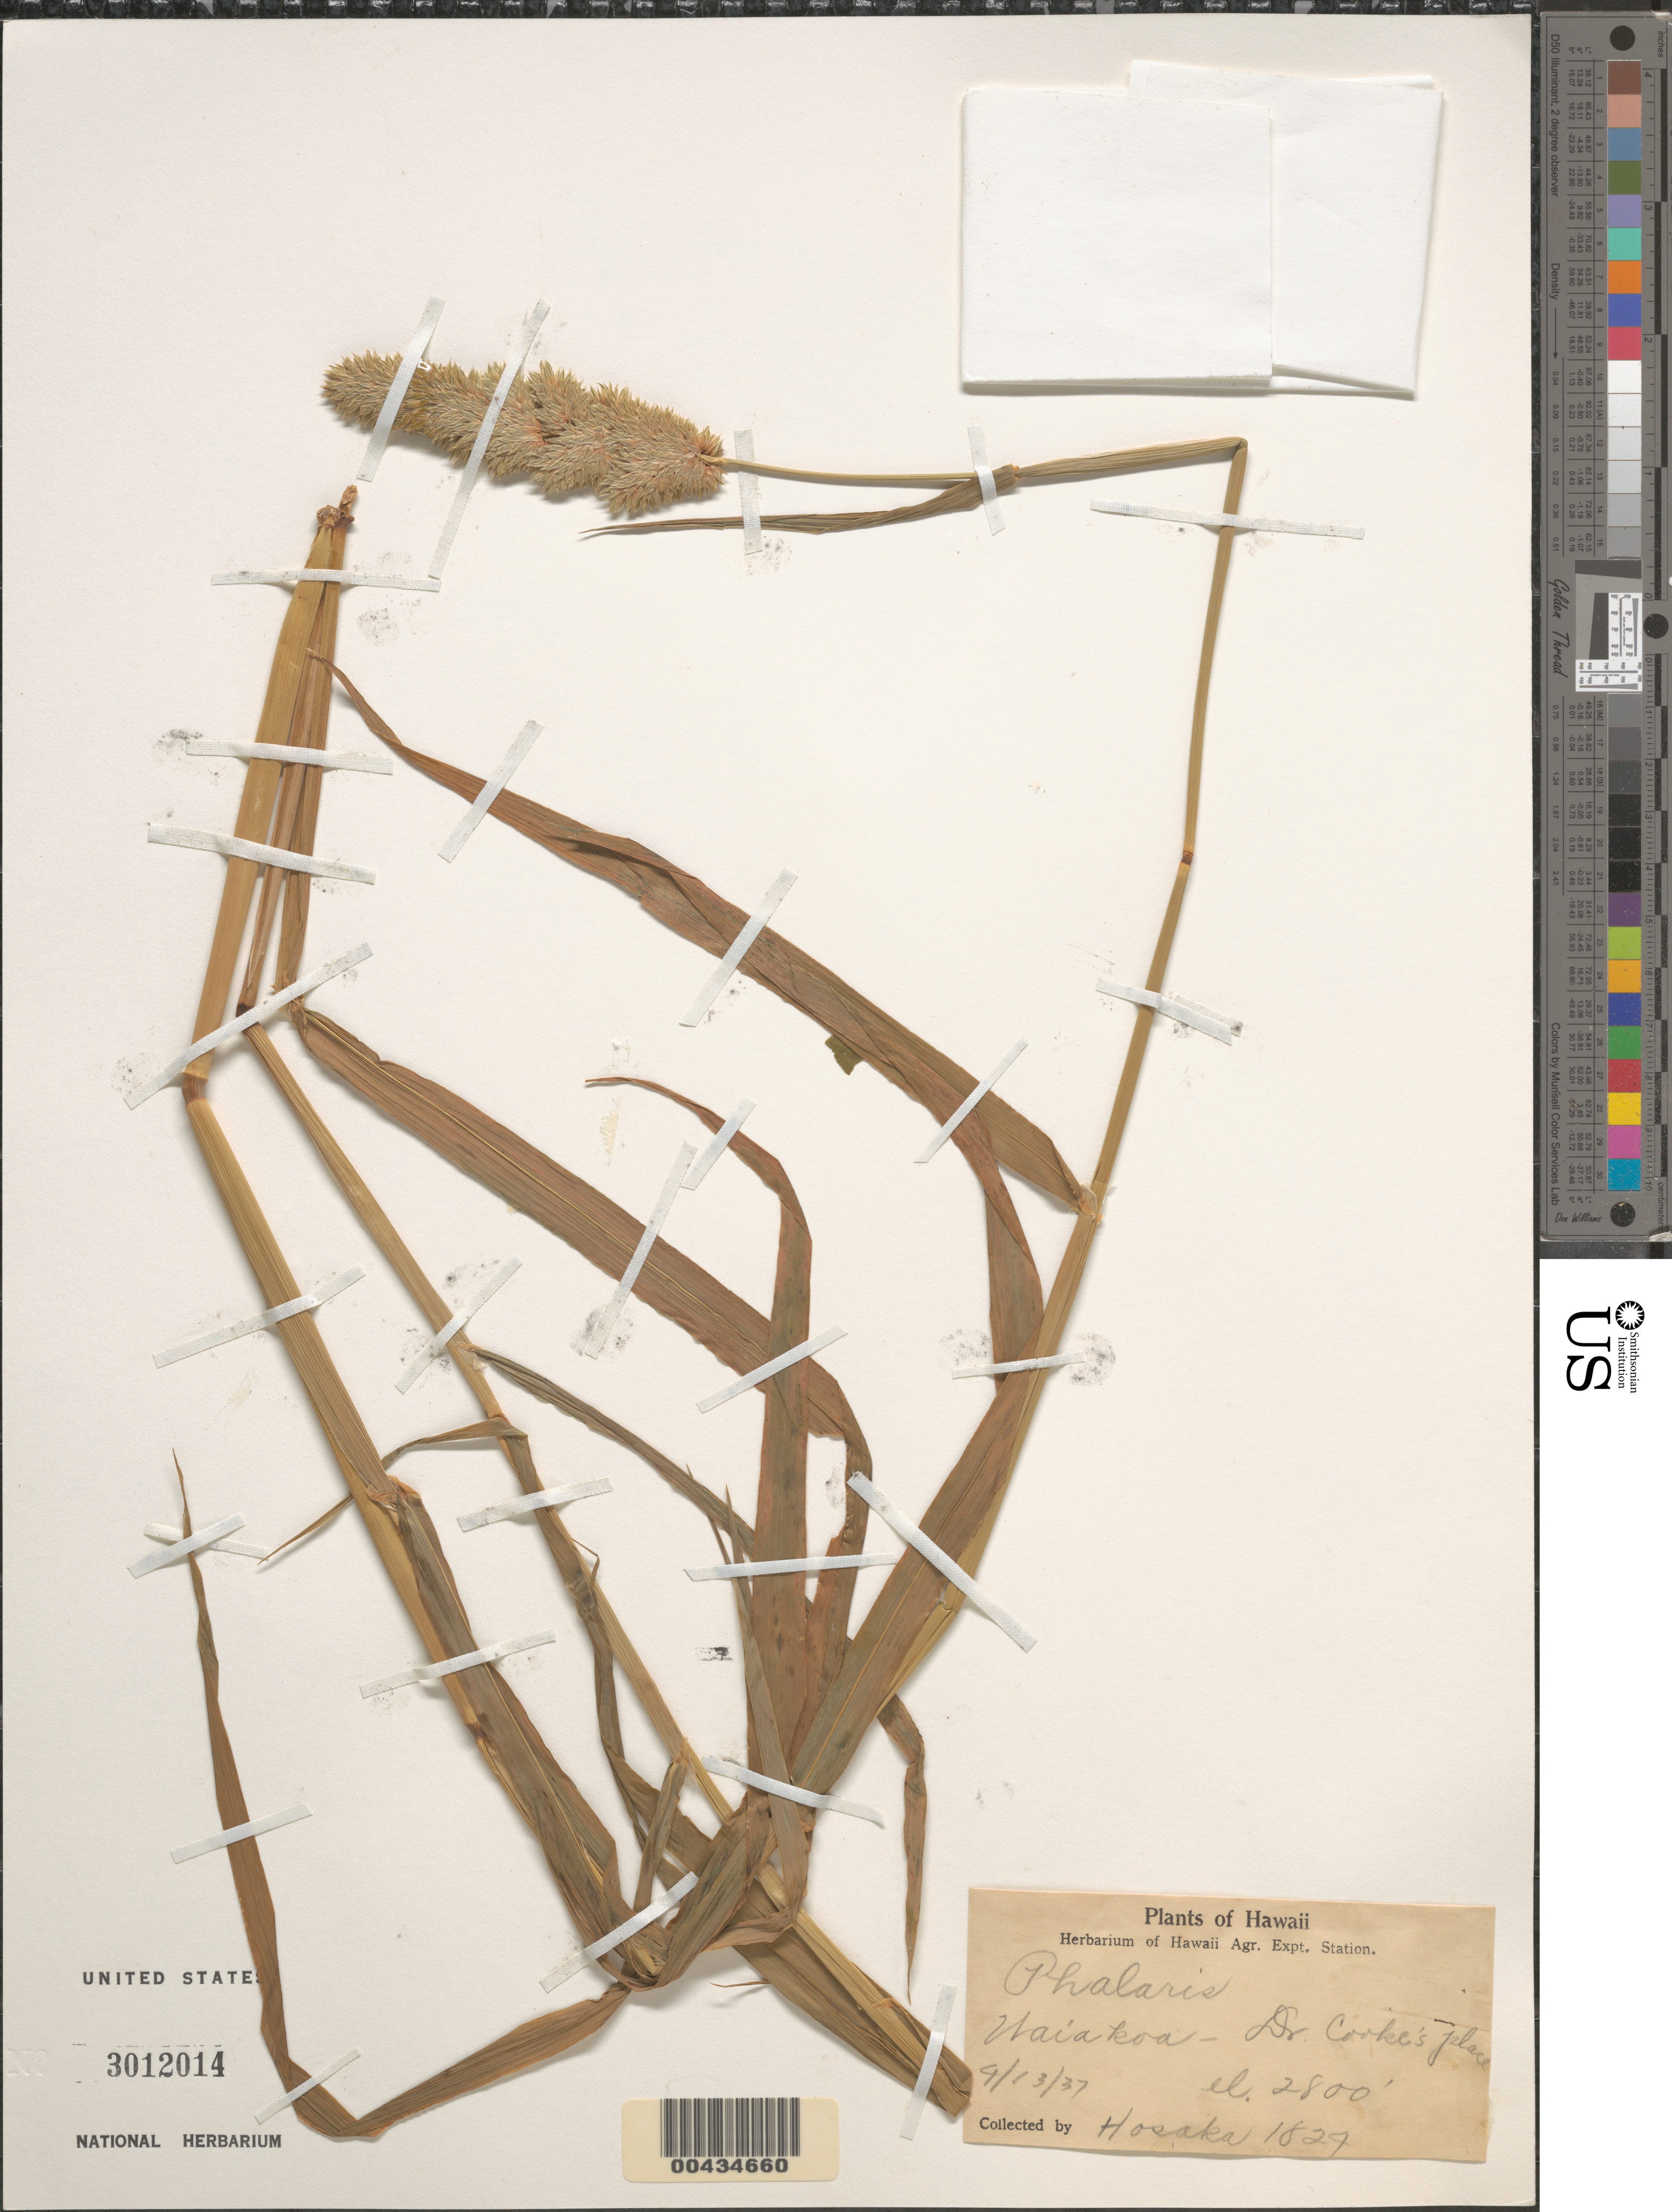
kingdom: Plantae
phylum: Tracheophyta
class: Liliopsida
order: Poales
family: Poaceae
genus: Phalaris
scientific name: Phalaris paradoxa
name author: L.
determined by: Clayton, W. D.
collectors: E. Y. Hosaka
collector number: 1824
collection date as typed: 13 Apr 1937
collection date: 1937-04-13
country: United States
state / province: Hawaii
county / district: Hawaii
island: Hawaii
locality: Waiakea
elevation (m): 853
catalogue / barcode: US 3012014